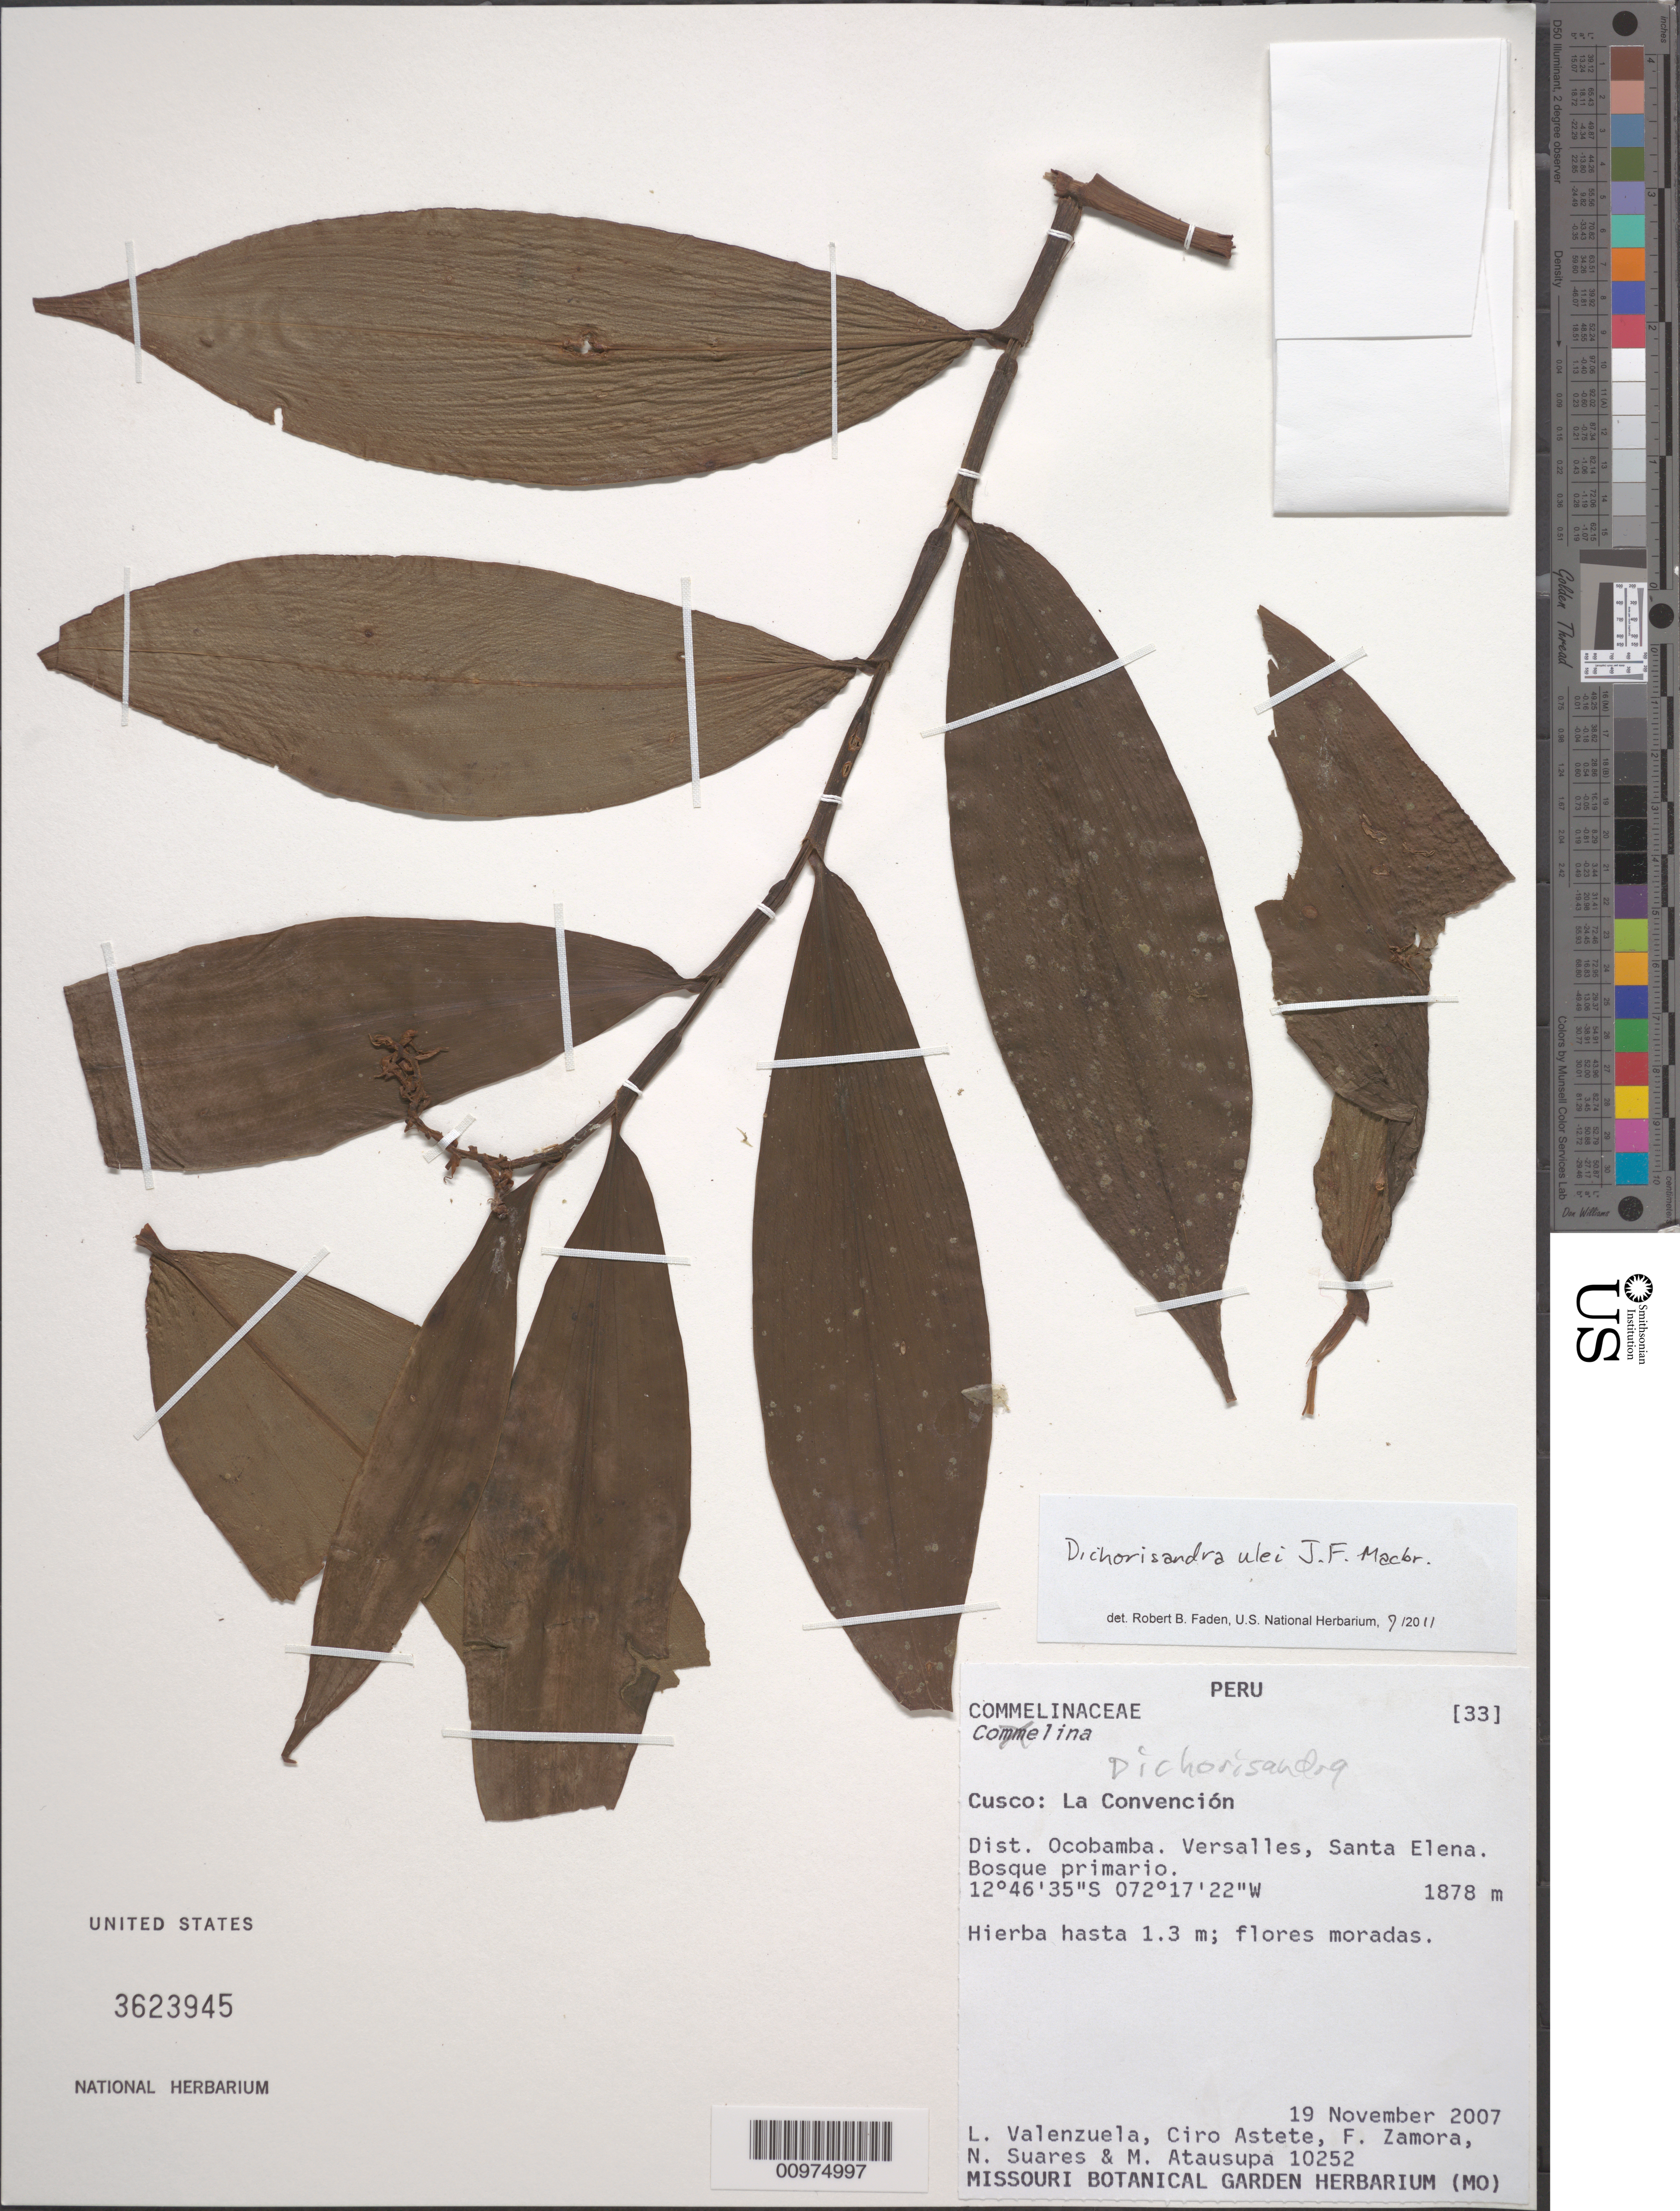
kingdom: Plantae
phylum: Tracheophyta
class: Liliopsida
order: Commelinales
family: Commelinaceae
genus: Dichorisandra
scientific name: Dichorisandra ulei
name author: J.F. Macbr.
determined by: Faden, Robert B., (US), Smithsonian Institution - National Museum of Natural History (UNITED STATES)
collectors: L. Valenzuela et al.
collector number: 10252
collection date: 2007-11-19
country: Peru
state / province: Cusco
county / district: La Convención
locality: Versalles, Santa Elena.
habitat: Bosque primario.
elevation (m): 1878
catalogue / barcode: US 3623945